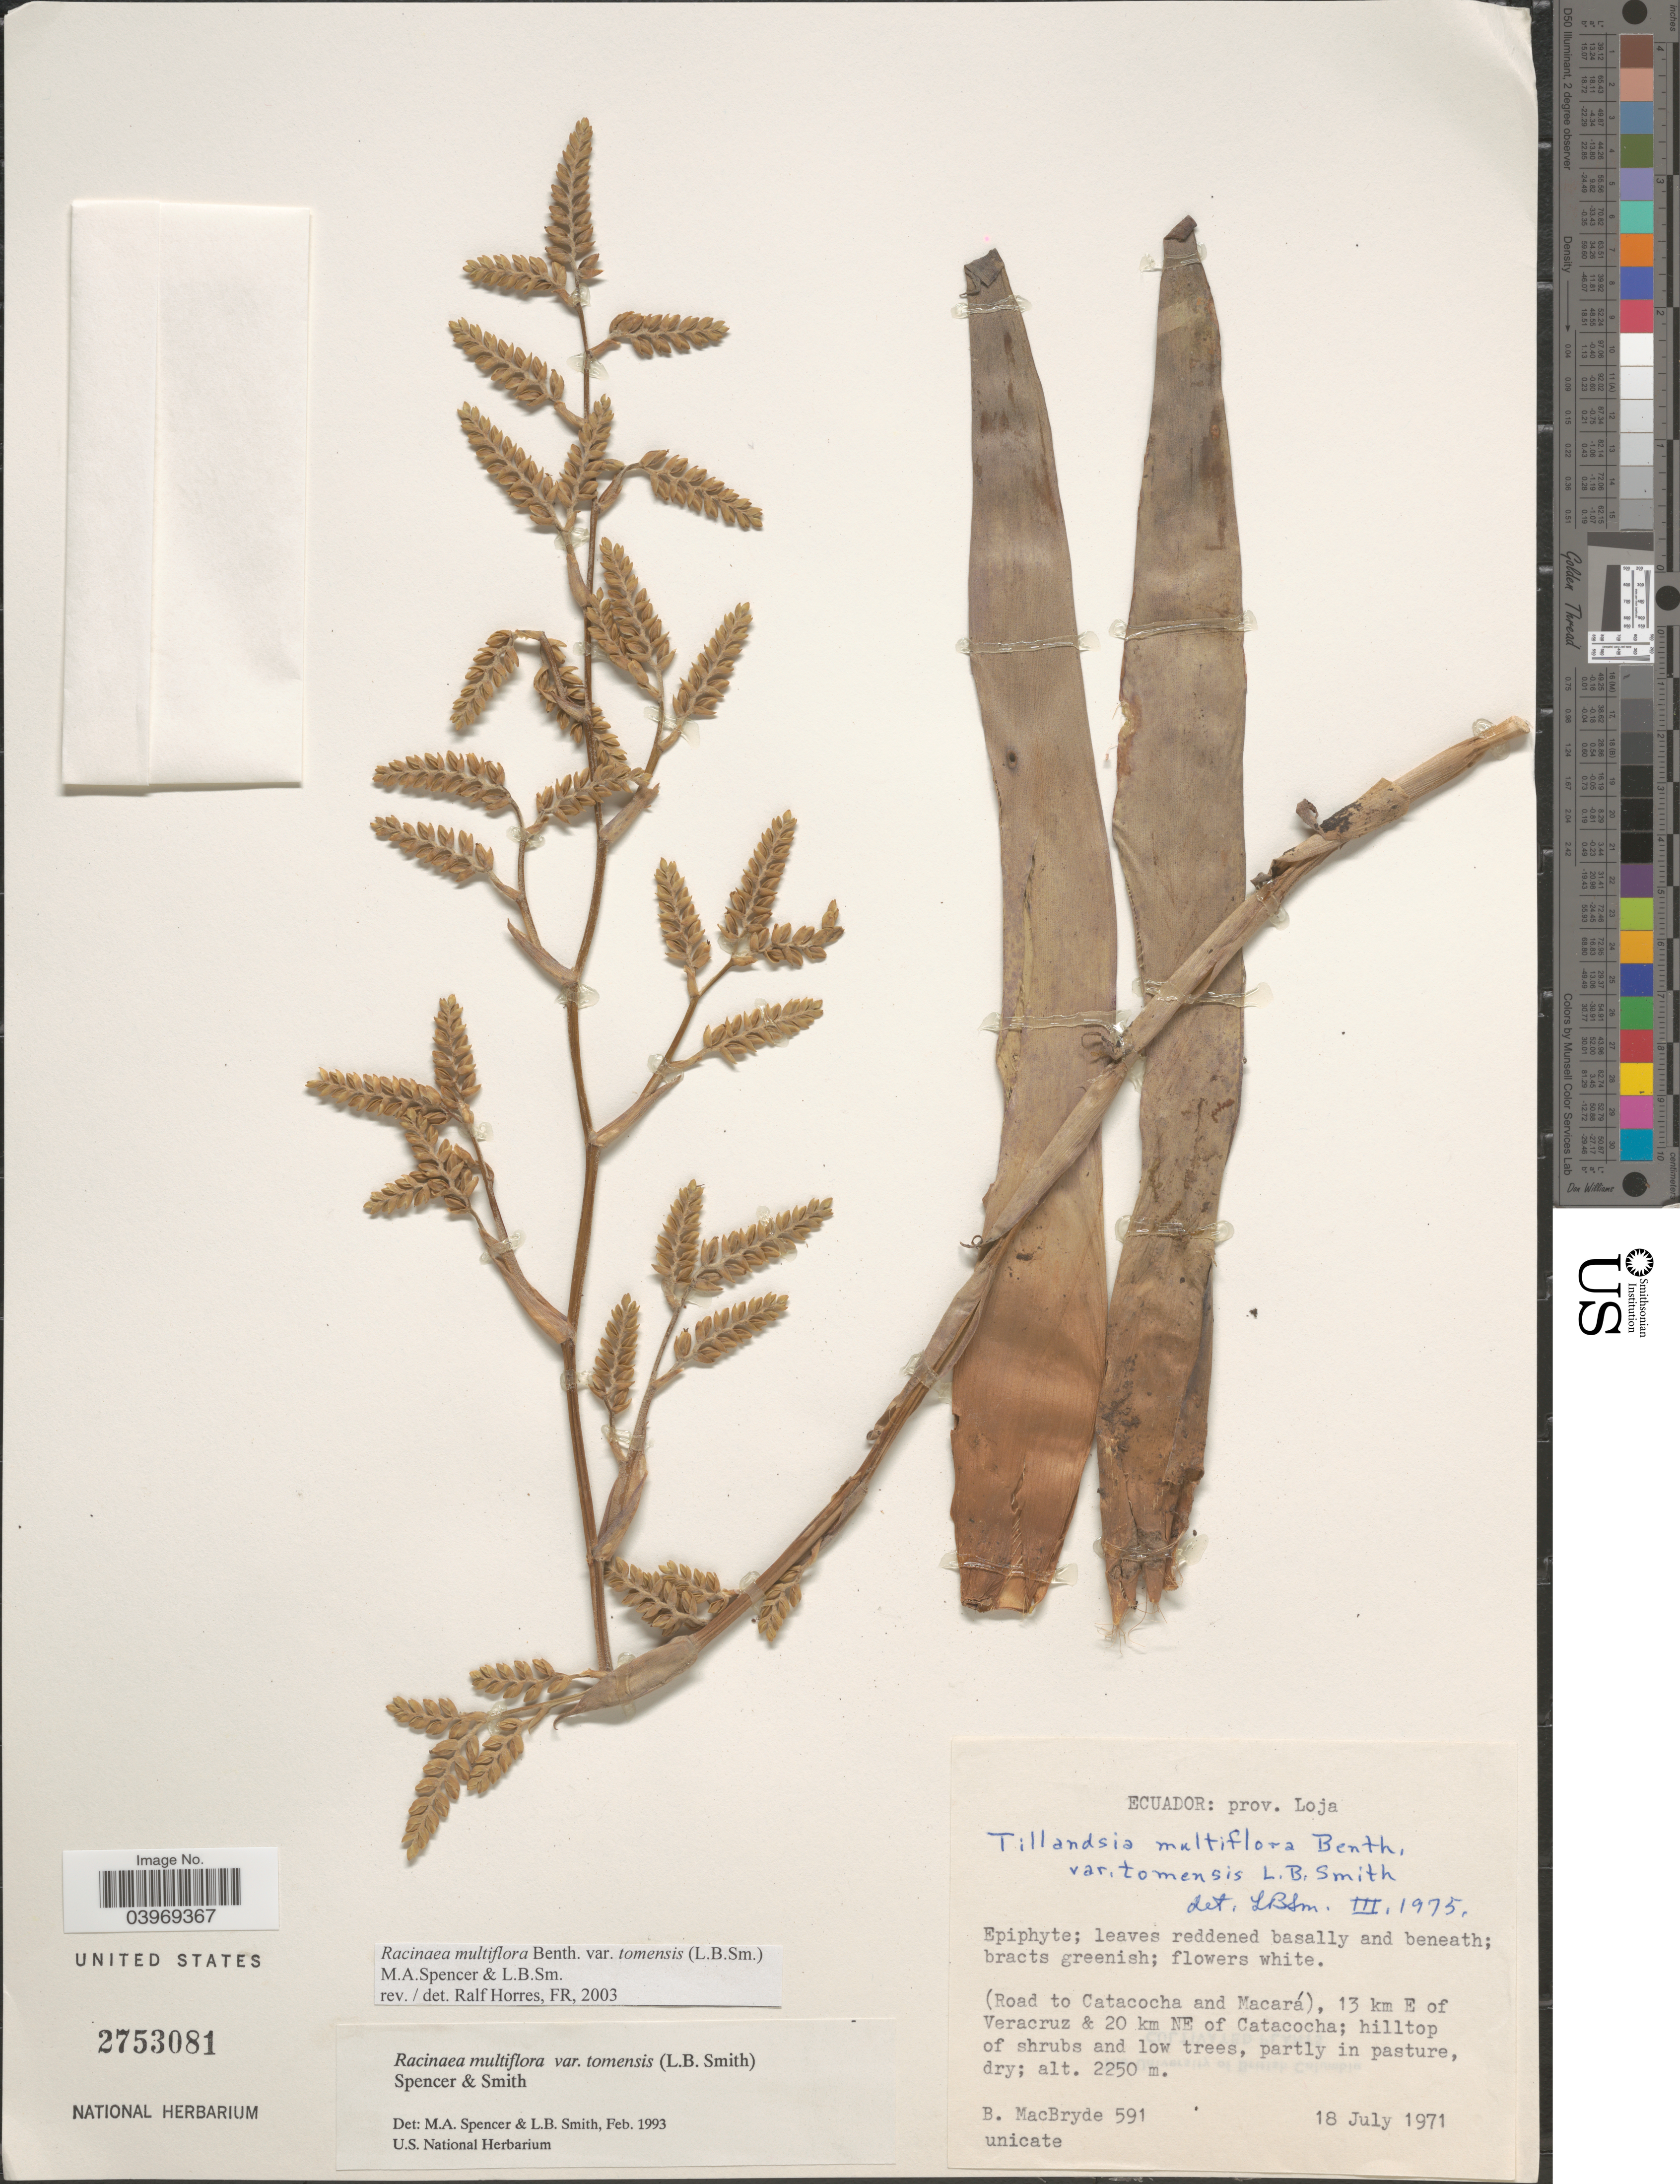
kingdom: Plantae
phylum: Tracheophyta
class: Liliopsida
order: Poales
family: Bromeliaceae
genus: Racinaea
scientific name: Racinaea multiflora var. tomensis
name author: (L.B. Sm.) M.A. Spencer & L.B. Sm.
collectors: B. MacBryde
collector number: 591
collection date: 1971-07-18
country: Ecuador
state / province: Loja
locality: (Road to Catacocha and Macará), 13 km E of Veracruz & 20 km NE of Catacocha.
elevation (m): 2250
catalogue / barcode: US 2753081